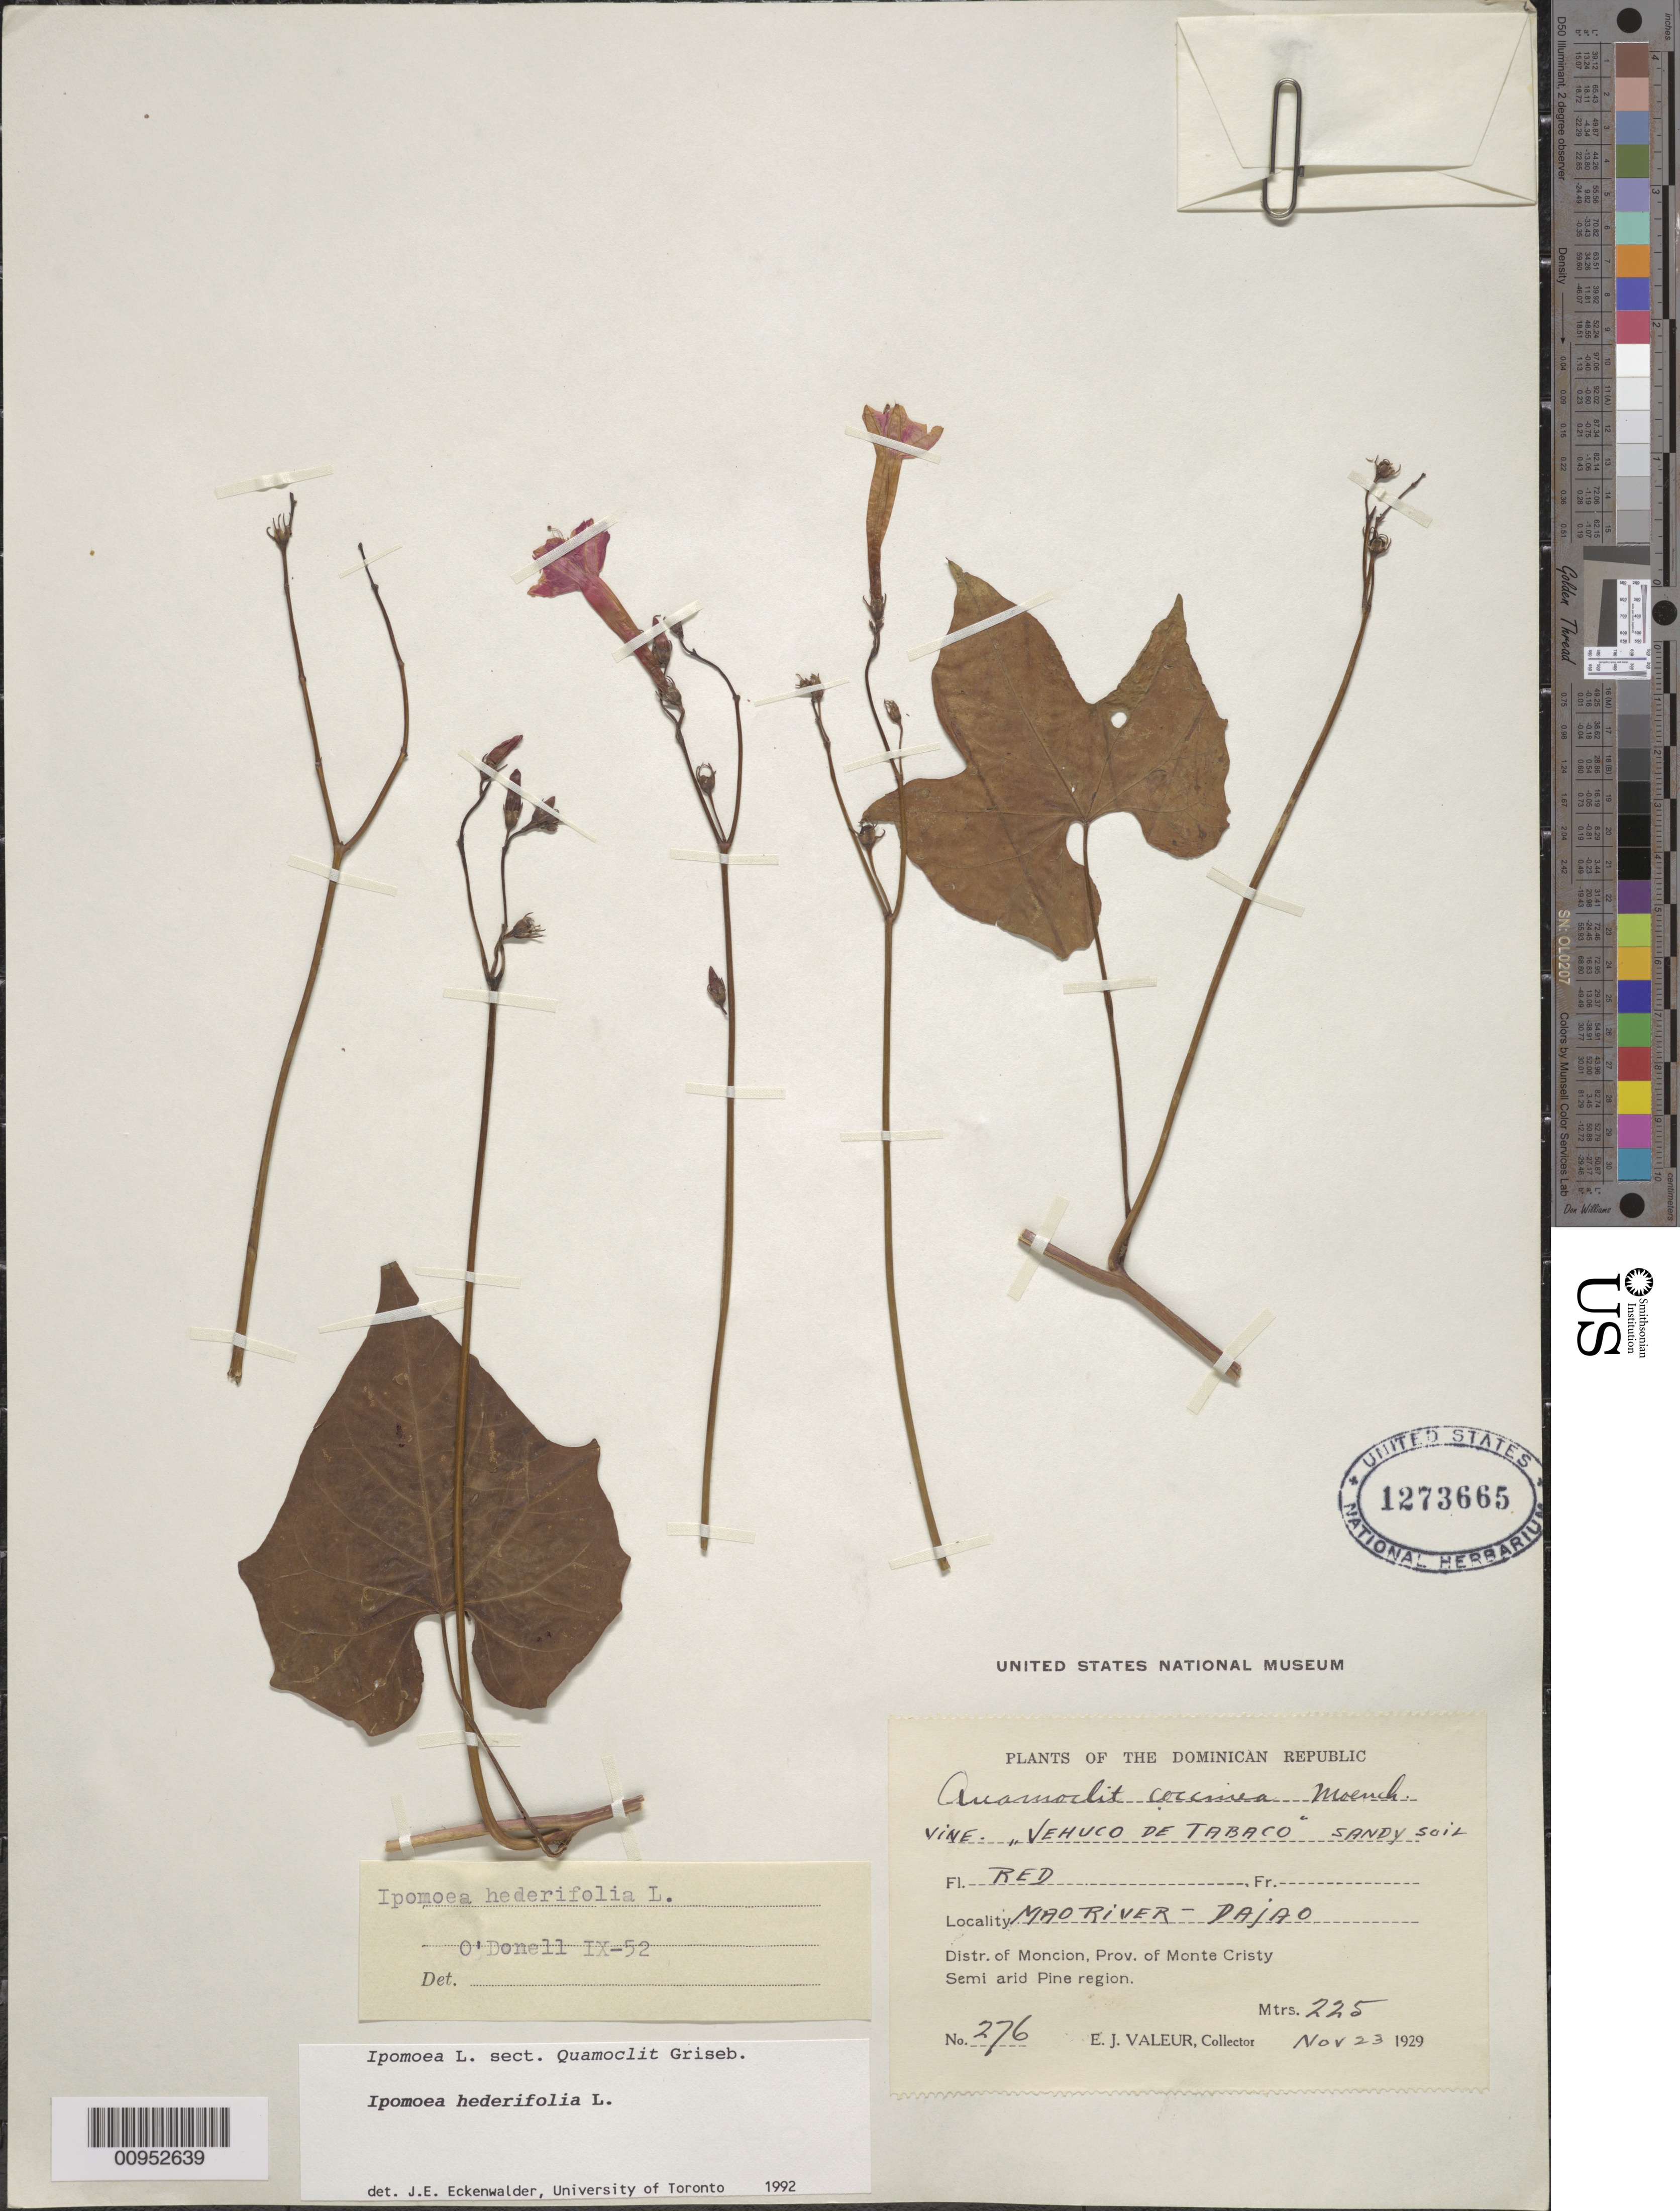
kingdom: Plantae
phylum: Tracheophyta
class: Magnoliopsida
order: Solanales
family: Convolvulaceae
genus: Ipomoea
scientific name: Ipomoea hederifolia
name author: L.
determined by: Eckenwalder, James E.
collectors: E. Valeur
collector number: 225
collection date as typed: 23 Nov 1929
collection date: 1929-11-23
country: Dominican Republic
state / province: Monte Cristi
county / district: Monción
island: Hispaniola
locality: Mao River, Dajao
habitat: Semi arid pine region, sandy soil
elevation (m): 225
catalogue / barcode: US 1273665